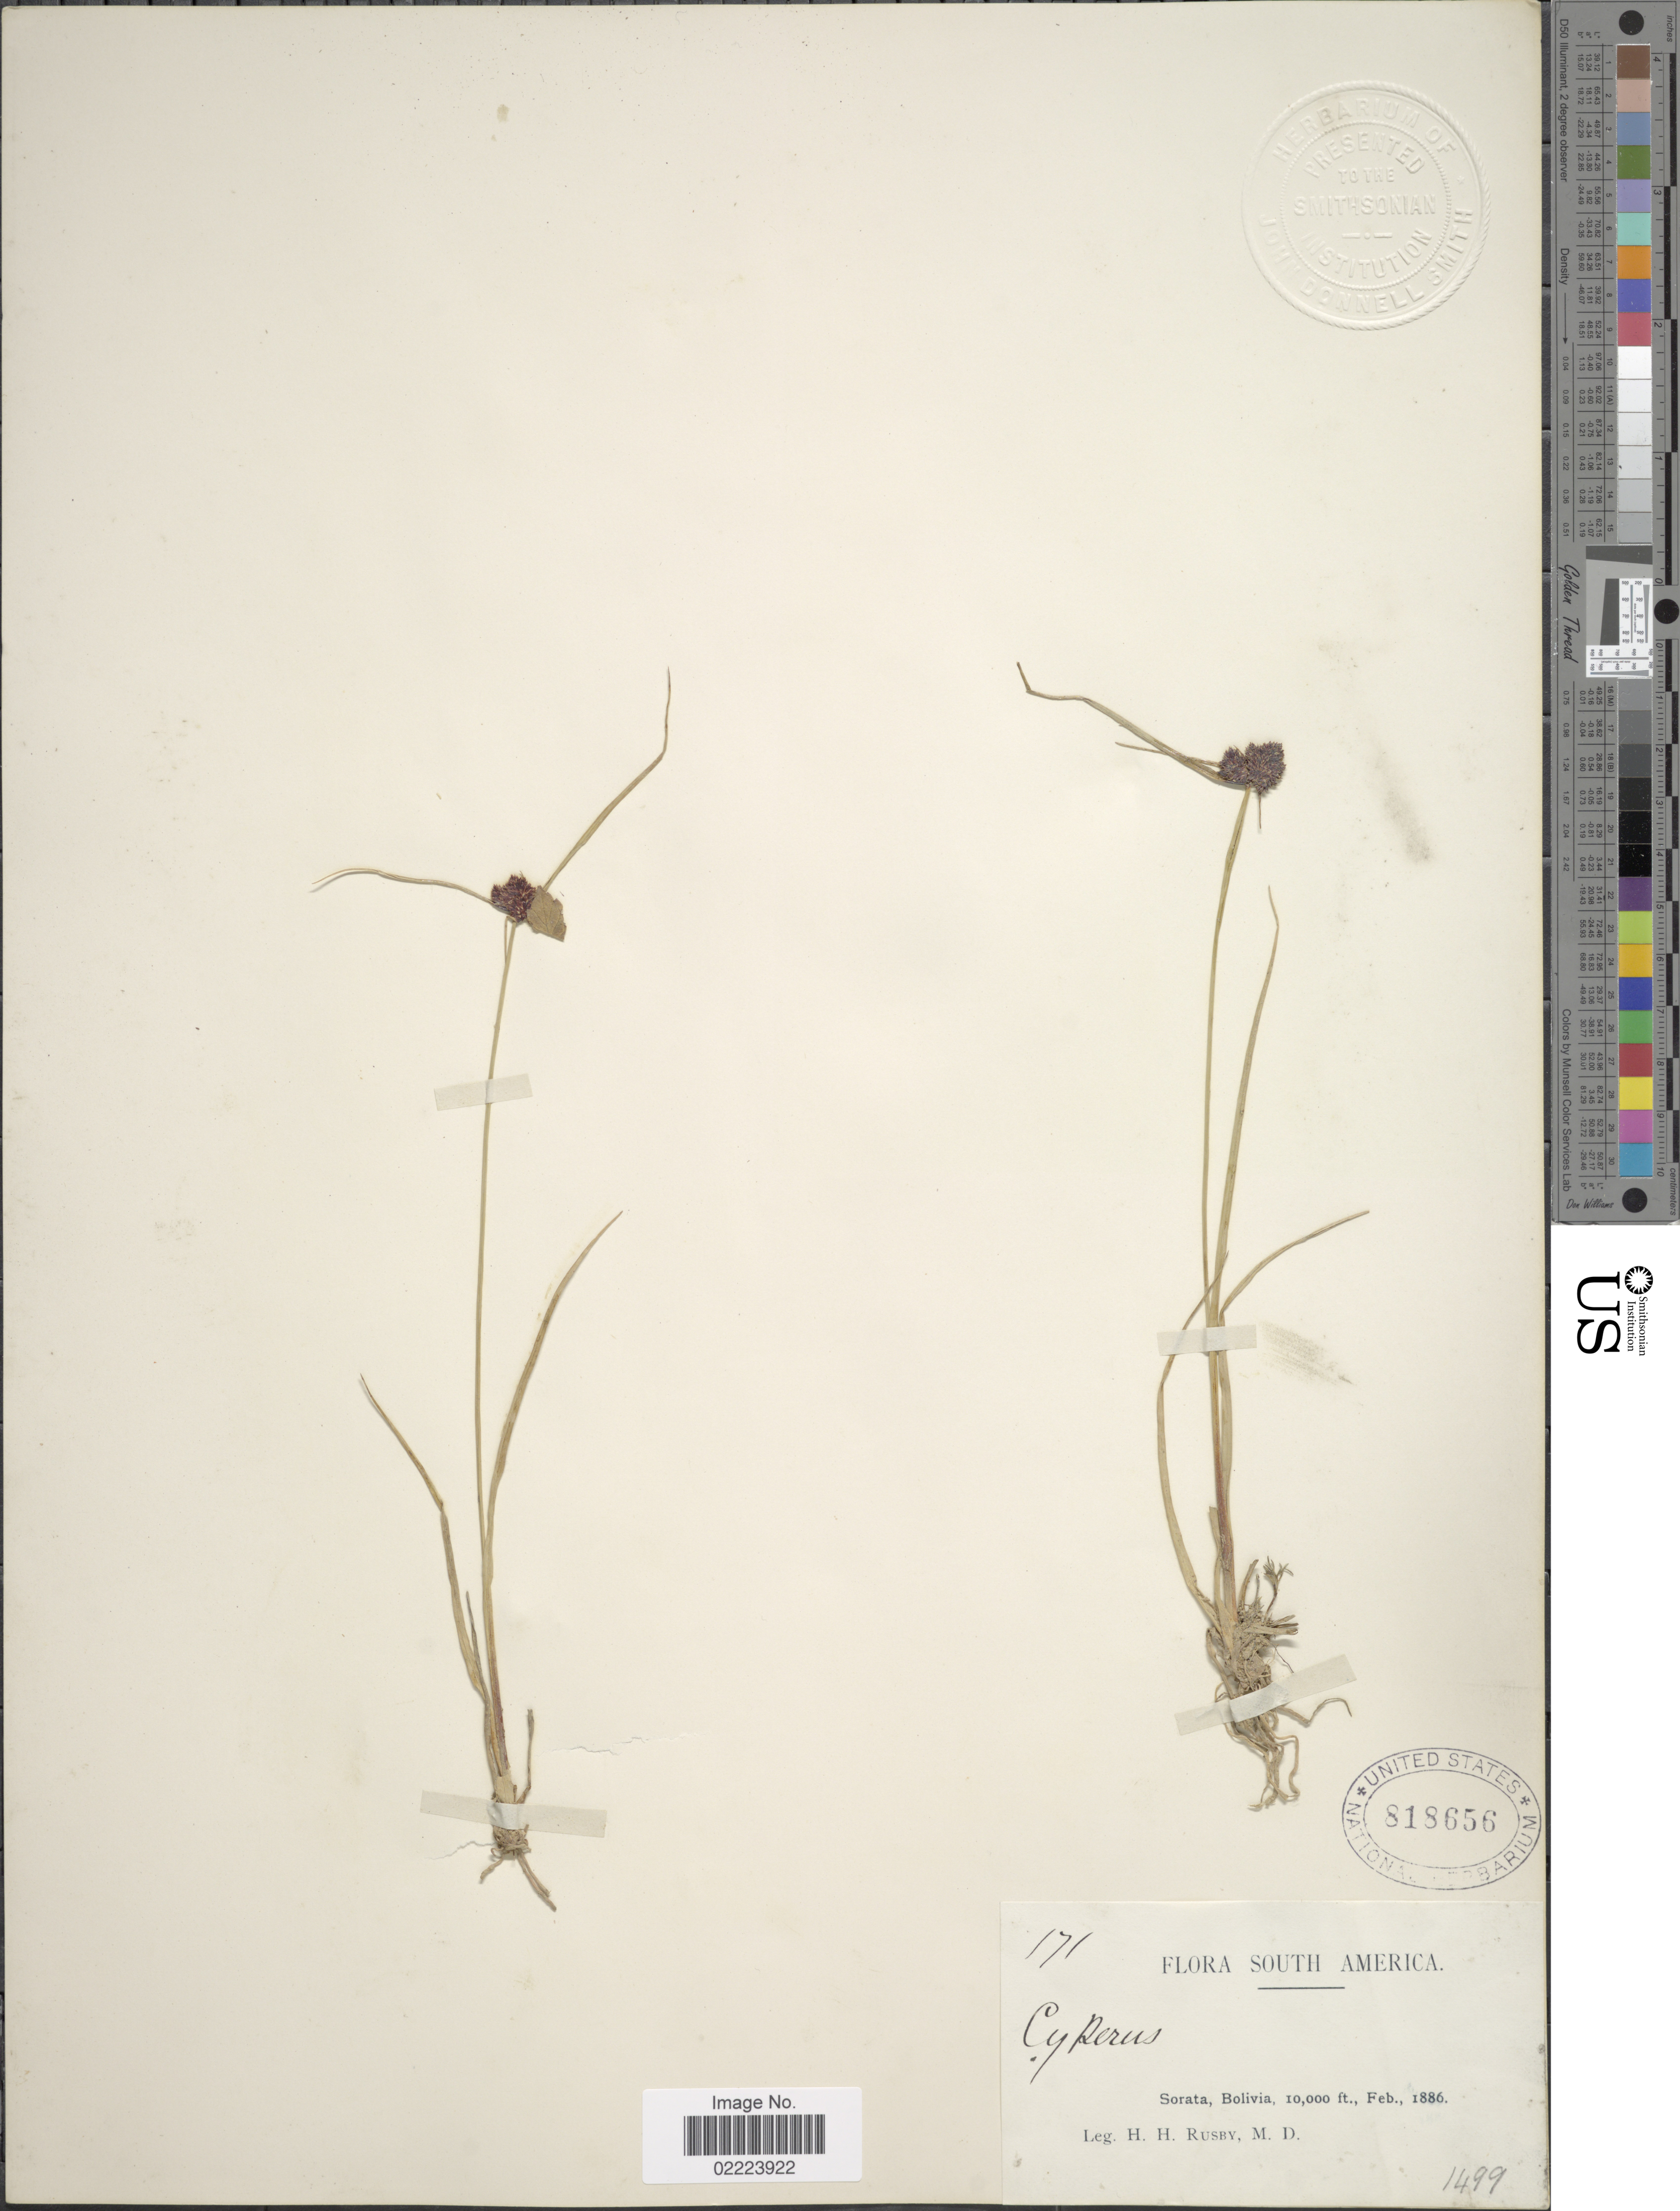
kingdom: Plantae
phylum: Tracheophyta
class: Liliopsida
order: Poales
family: Cyperaceae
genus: Cyperus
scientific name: Cyperus reflexus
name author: Vahl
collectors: H. H. Rusby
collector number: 171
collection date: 1886-02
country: Bolivia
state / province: La Páz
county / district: Larecaja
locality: Sorata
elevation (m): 3048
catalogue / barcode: US 818656